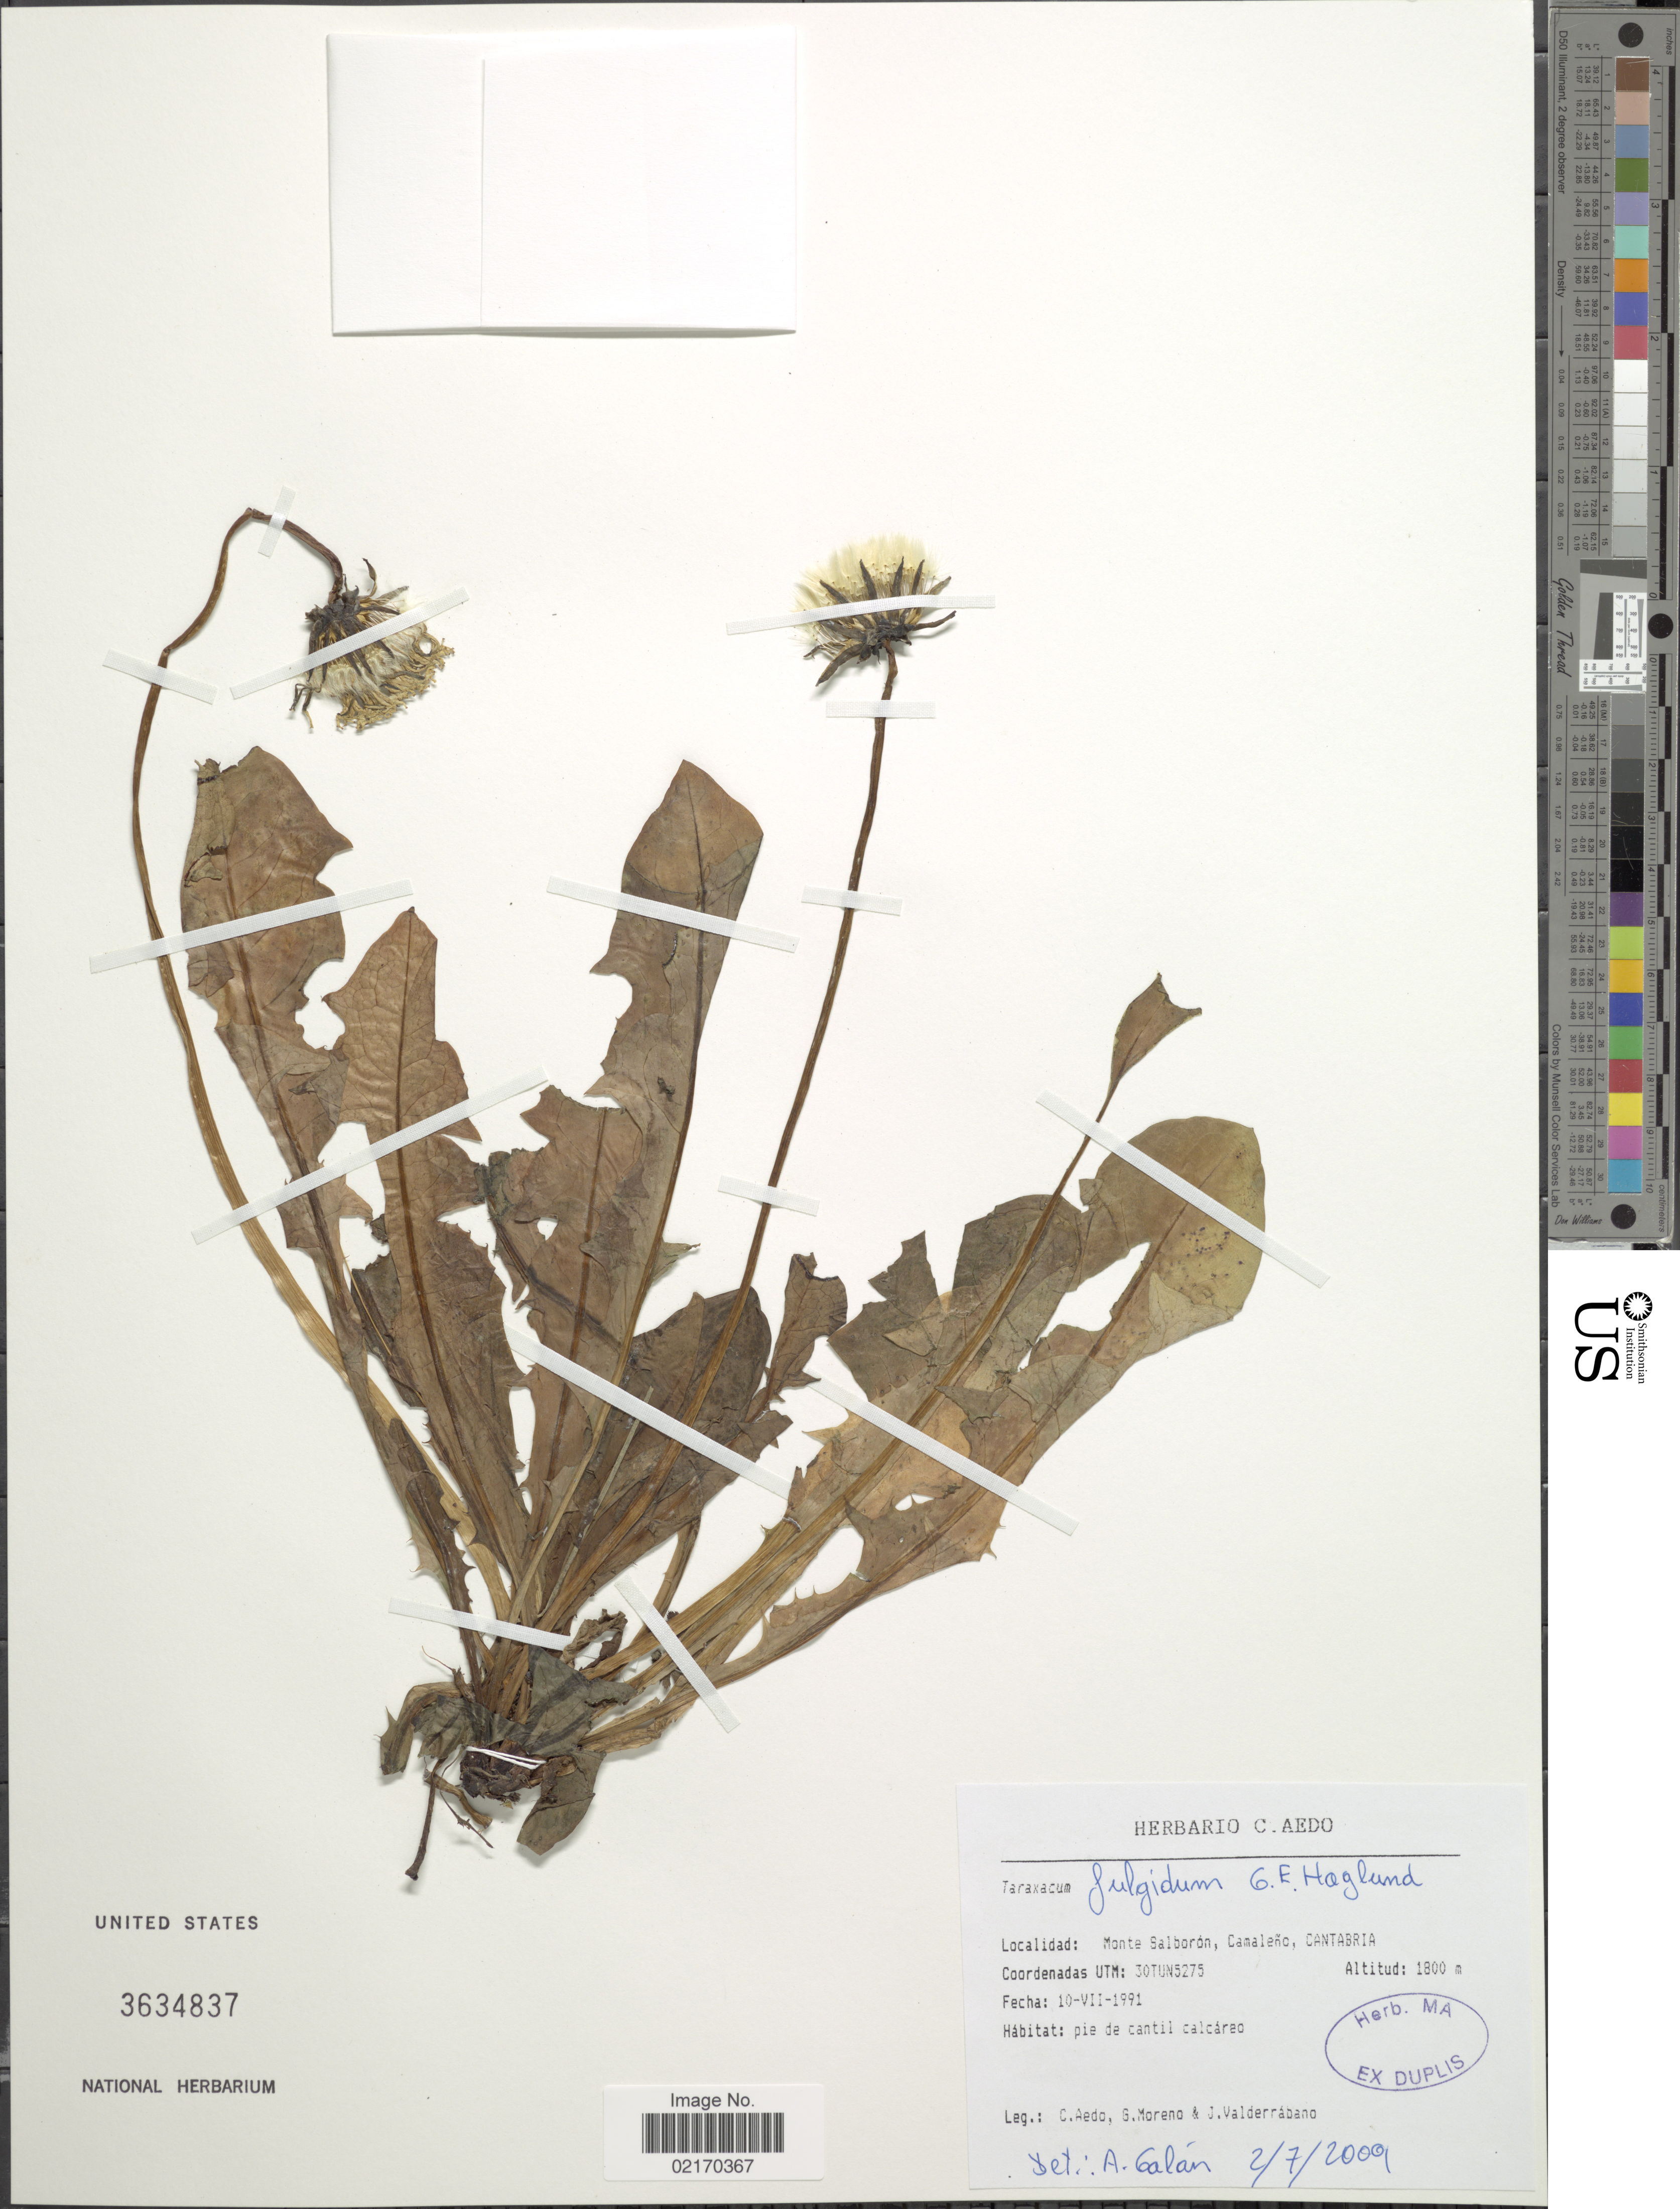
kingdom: Plantae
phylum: Tracheophyta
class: Magnoliopsida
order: Asterales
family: Asteraceae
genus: Taraxacum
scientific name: Taraxacum fulgidum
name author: G.E. Haglund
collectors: C. Aedo, G. Moreno & J. Valderrabano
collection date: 1991-07-10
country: Spain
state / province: Cantabria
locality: Monte Salboron, Camaleno. UTM 30TUN5275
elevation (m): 1800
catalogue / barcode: US 3634837